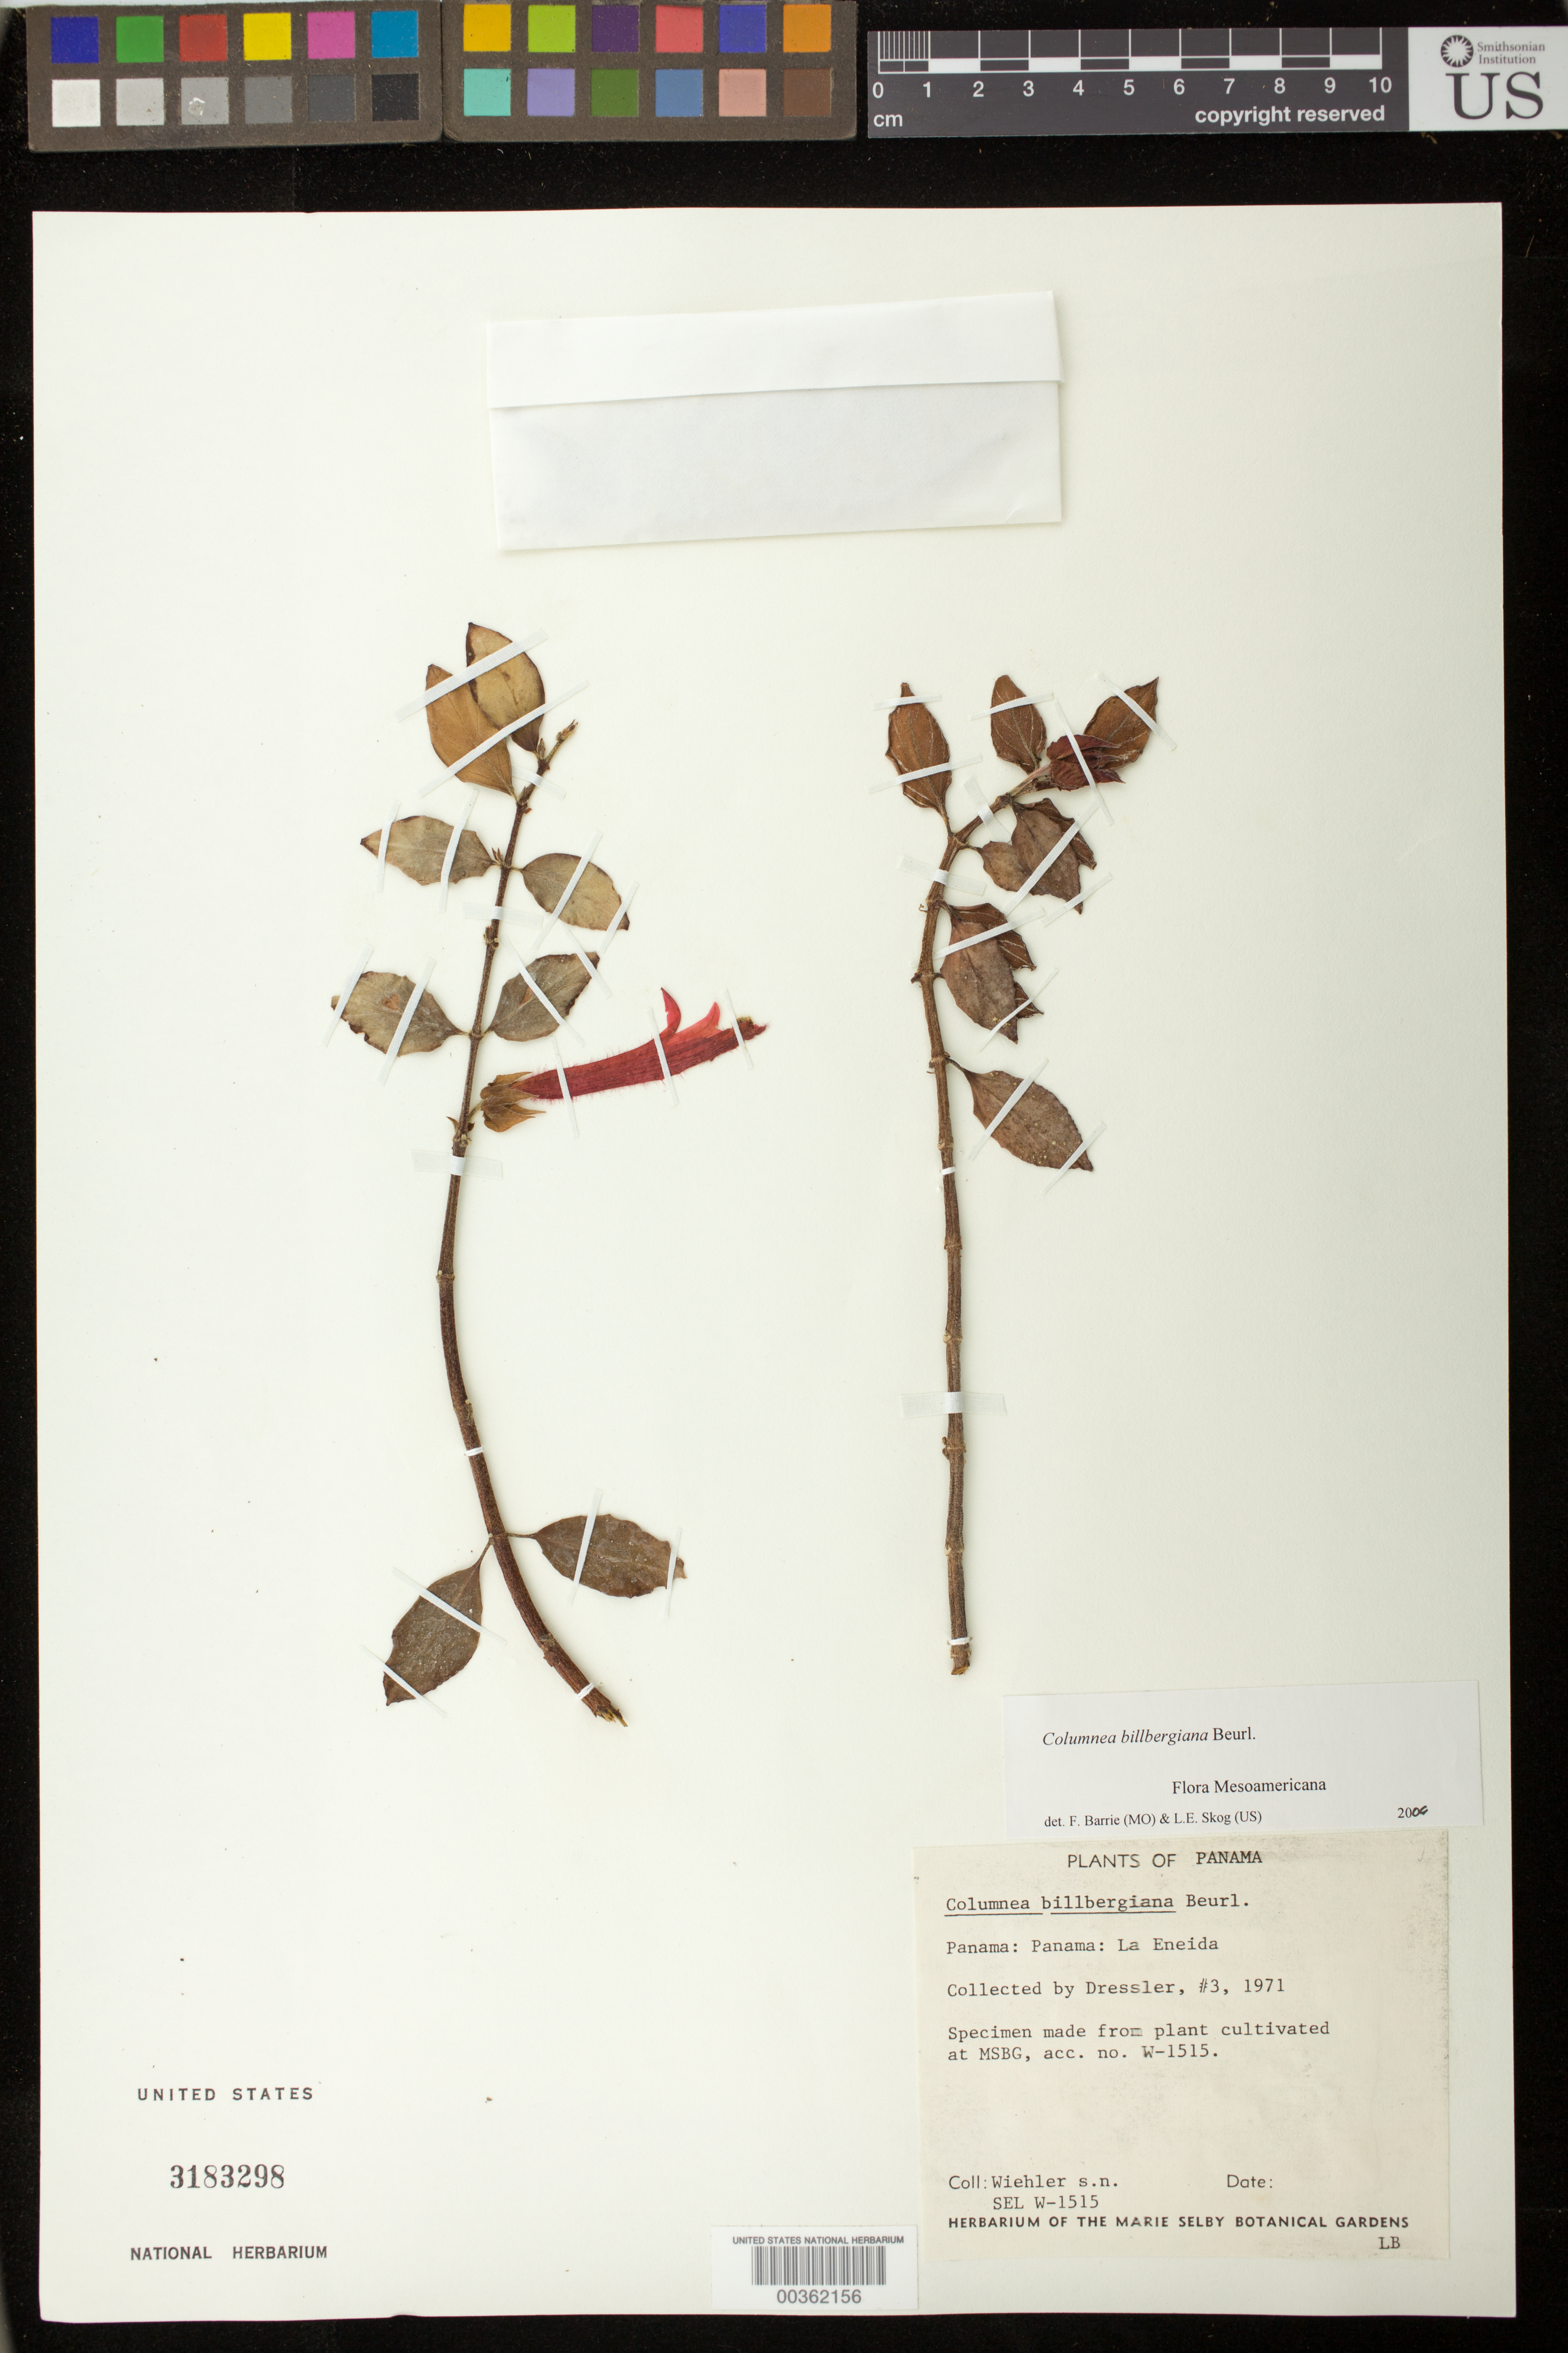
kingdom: Plantae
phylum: Tracheophyta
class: Magnoliopsida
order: Lamiales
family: Gesneriaceae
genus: Columnea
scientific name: Columnea billbergiana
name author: Beurl.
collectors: H. J. Wiehler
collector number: s.n. [W-1515]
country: Panama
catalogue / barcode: US 3183298